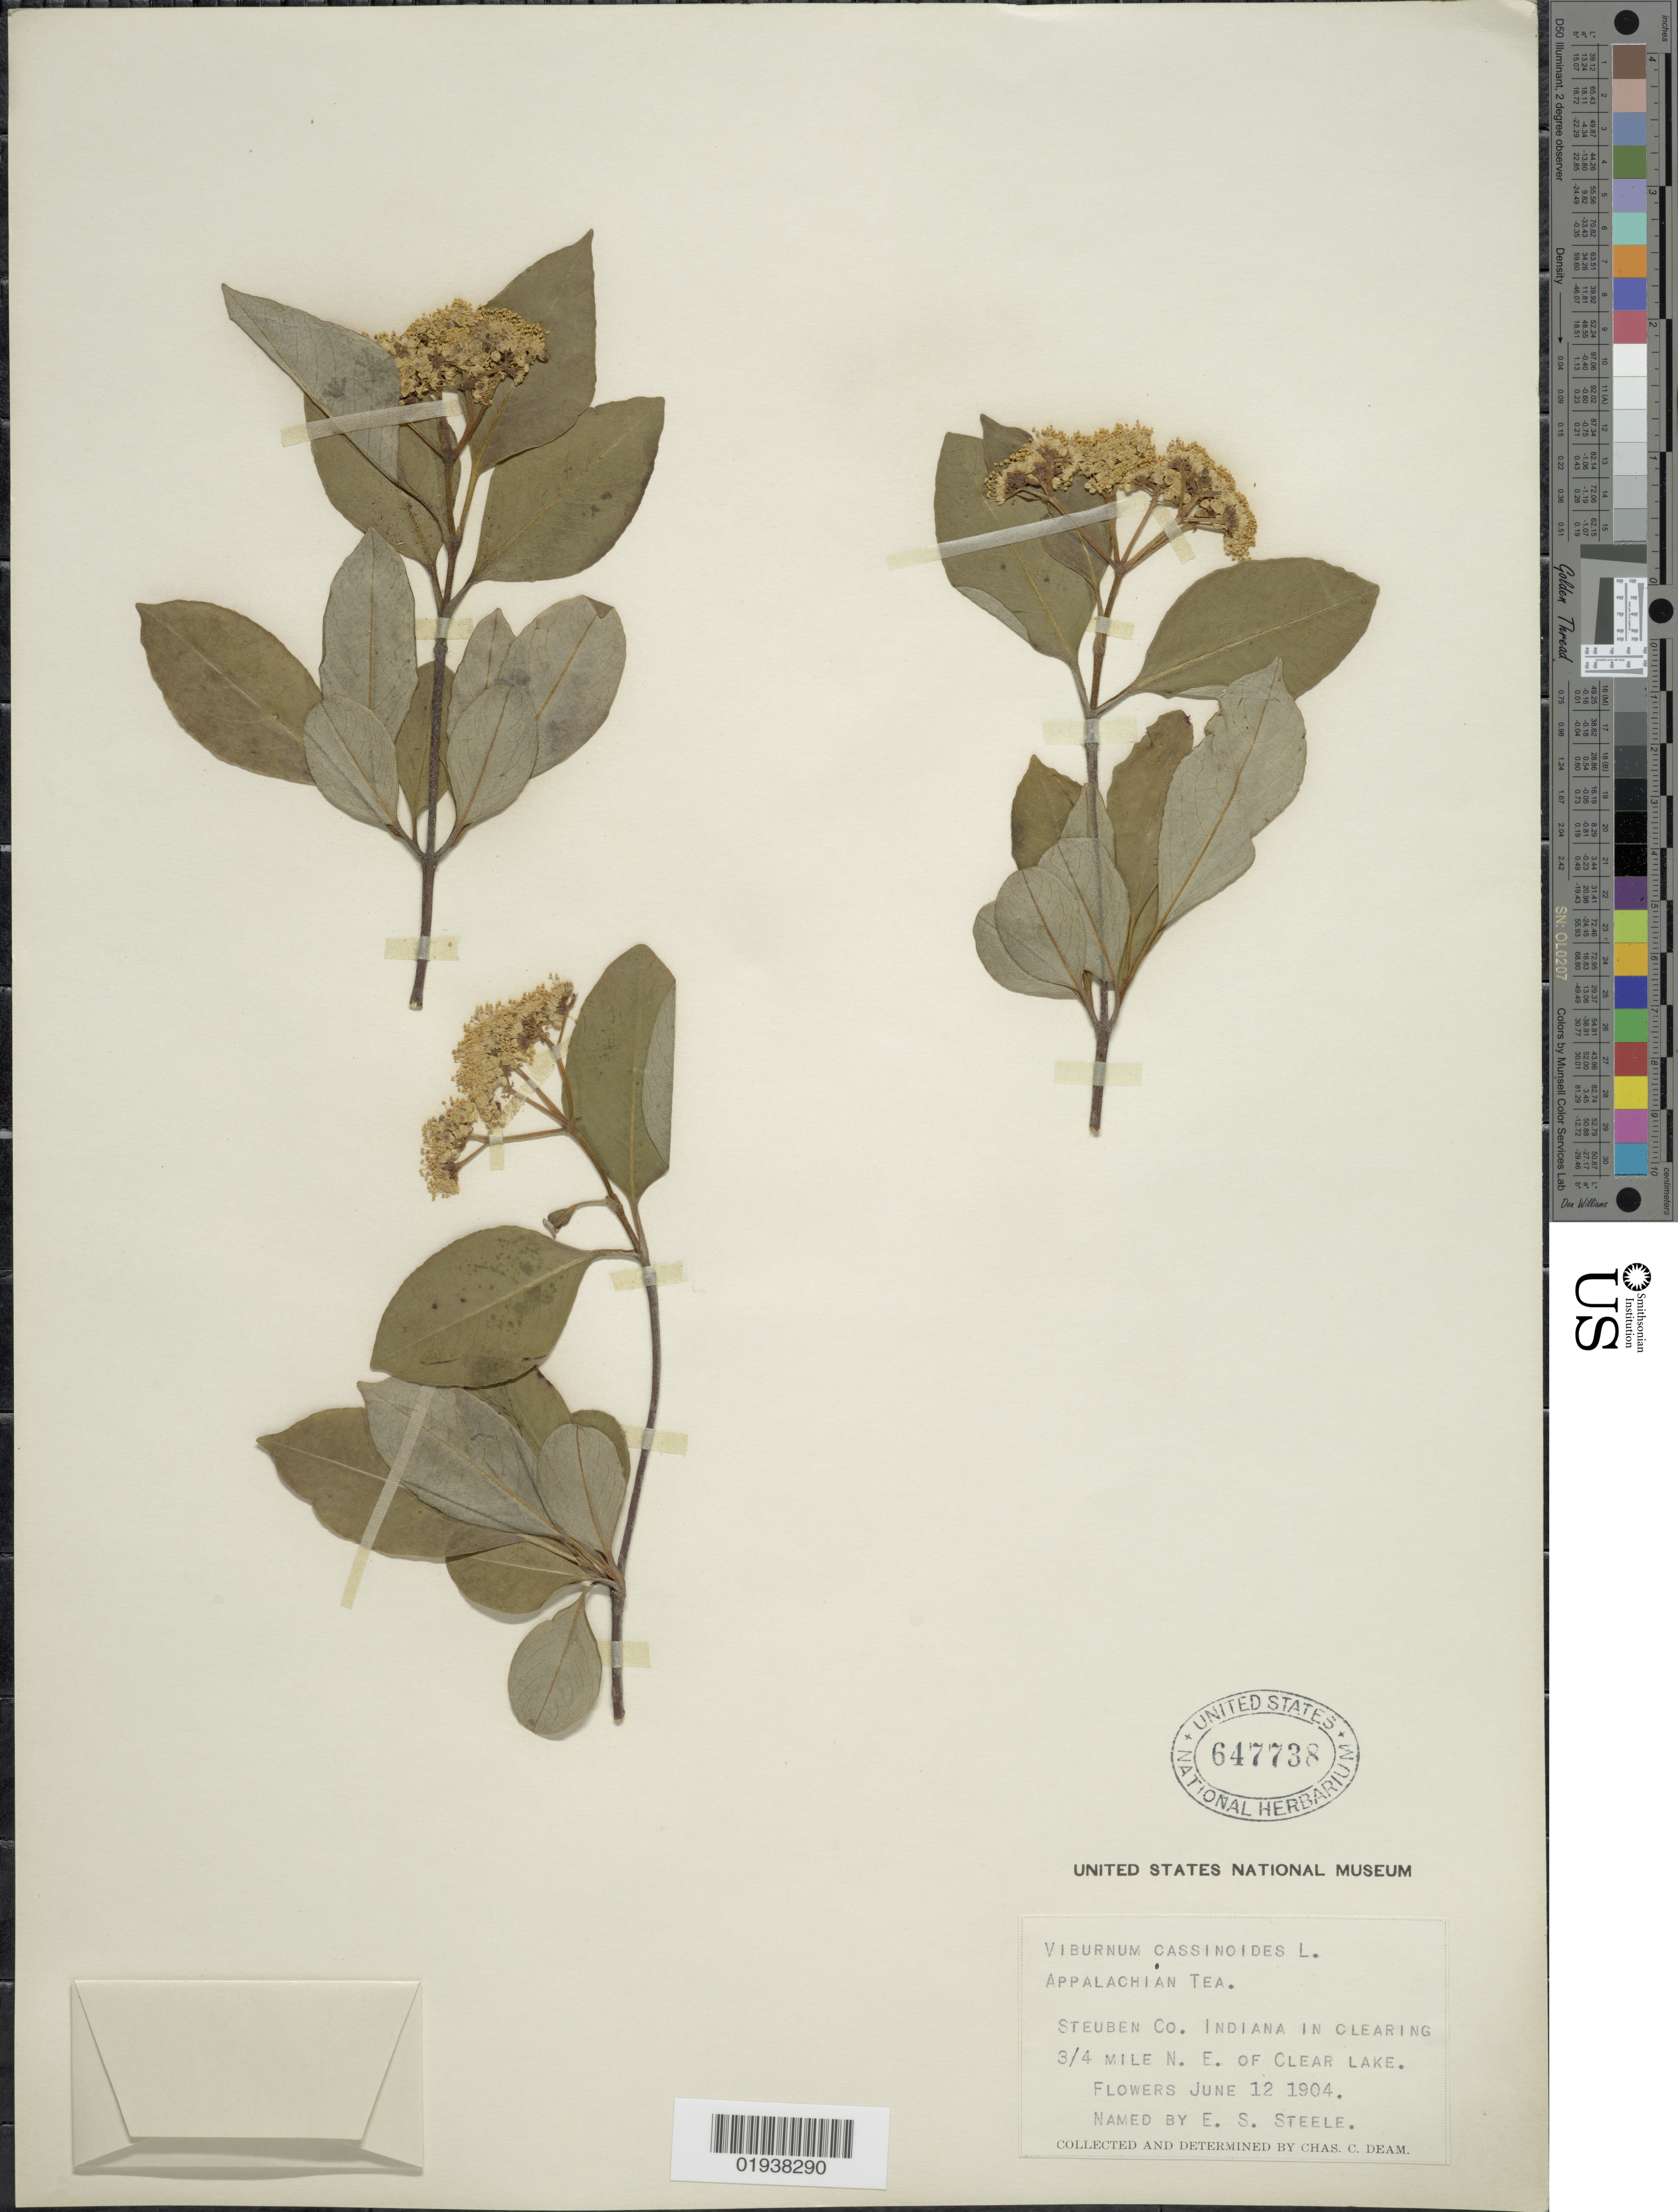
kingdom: Plantae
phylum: Tracheophyta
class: Magnoliopsida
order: Dipsacales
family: Viburnaceae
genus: Viburnum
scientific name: Viburnum cassinoides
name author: L.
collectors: C. C. Deam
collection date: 1904-06-12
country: United States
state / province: Indiana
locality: Steuben Co. Indiana in clearing 3/4 mile N.E. of Clear Lake.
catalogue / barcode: US 647738